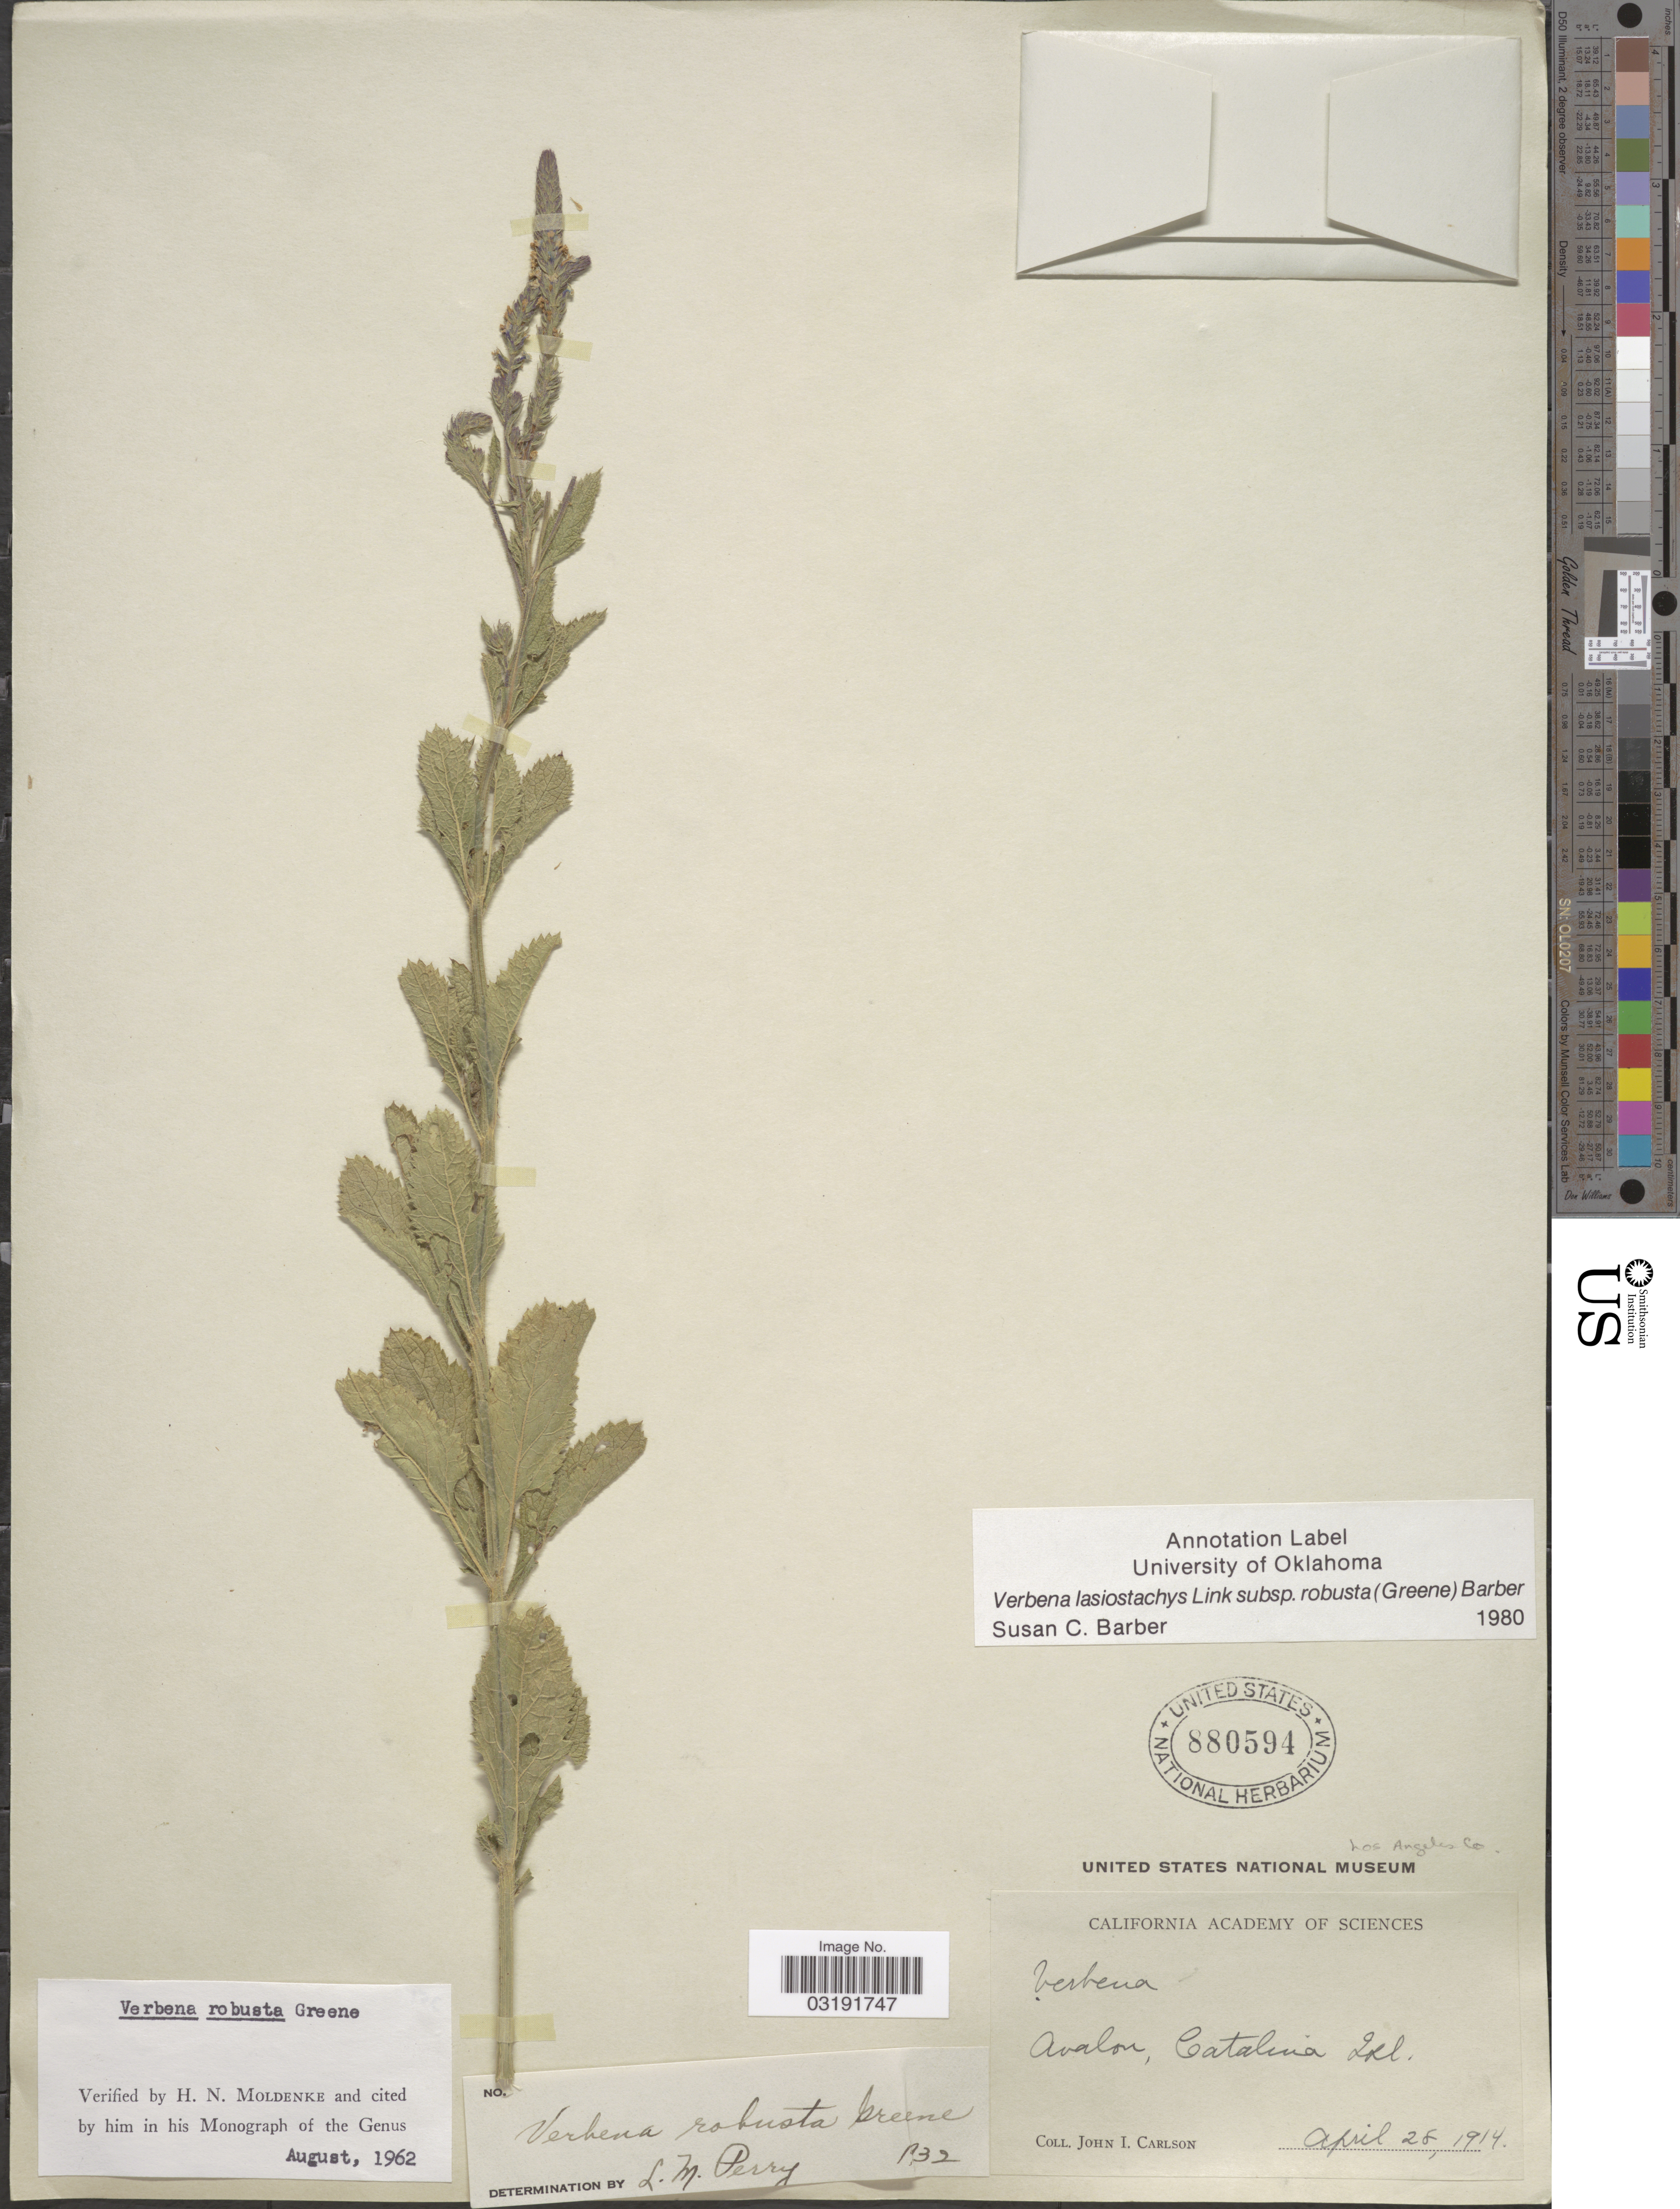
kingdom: Plantae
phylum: Tracheophyta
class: Magnoliopsida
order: Lamiales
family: Verbenaceae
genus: Verbena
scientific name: Verbena lasiostachys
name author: Link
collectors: J. Carlson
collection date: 1914-04-28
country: United States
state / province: California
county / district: Los Angeles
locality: Avalon, Catalina Island. Los Angeles Co.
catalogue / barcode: US 880594